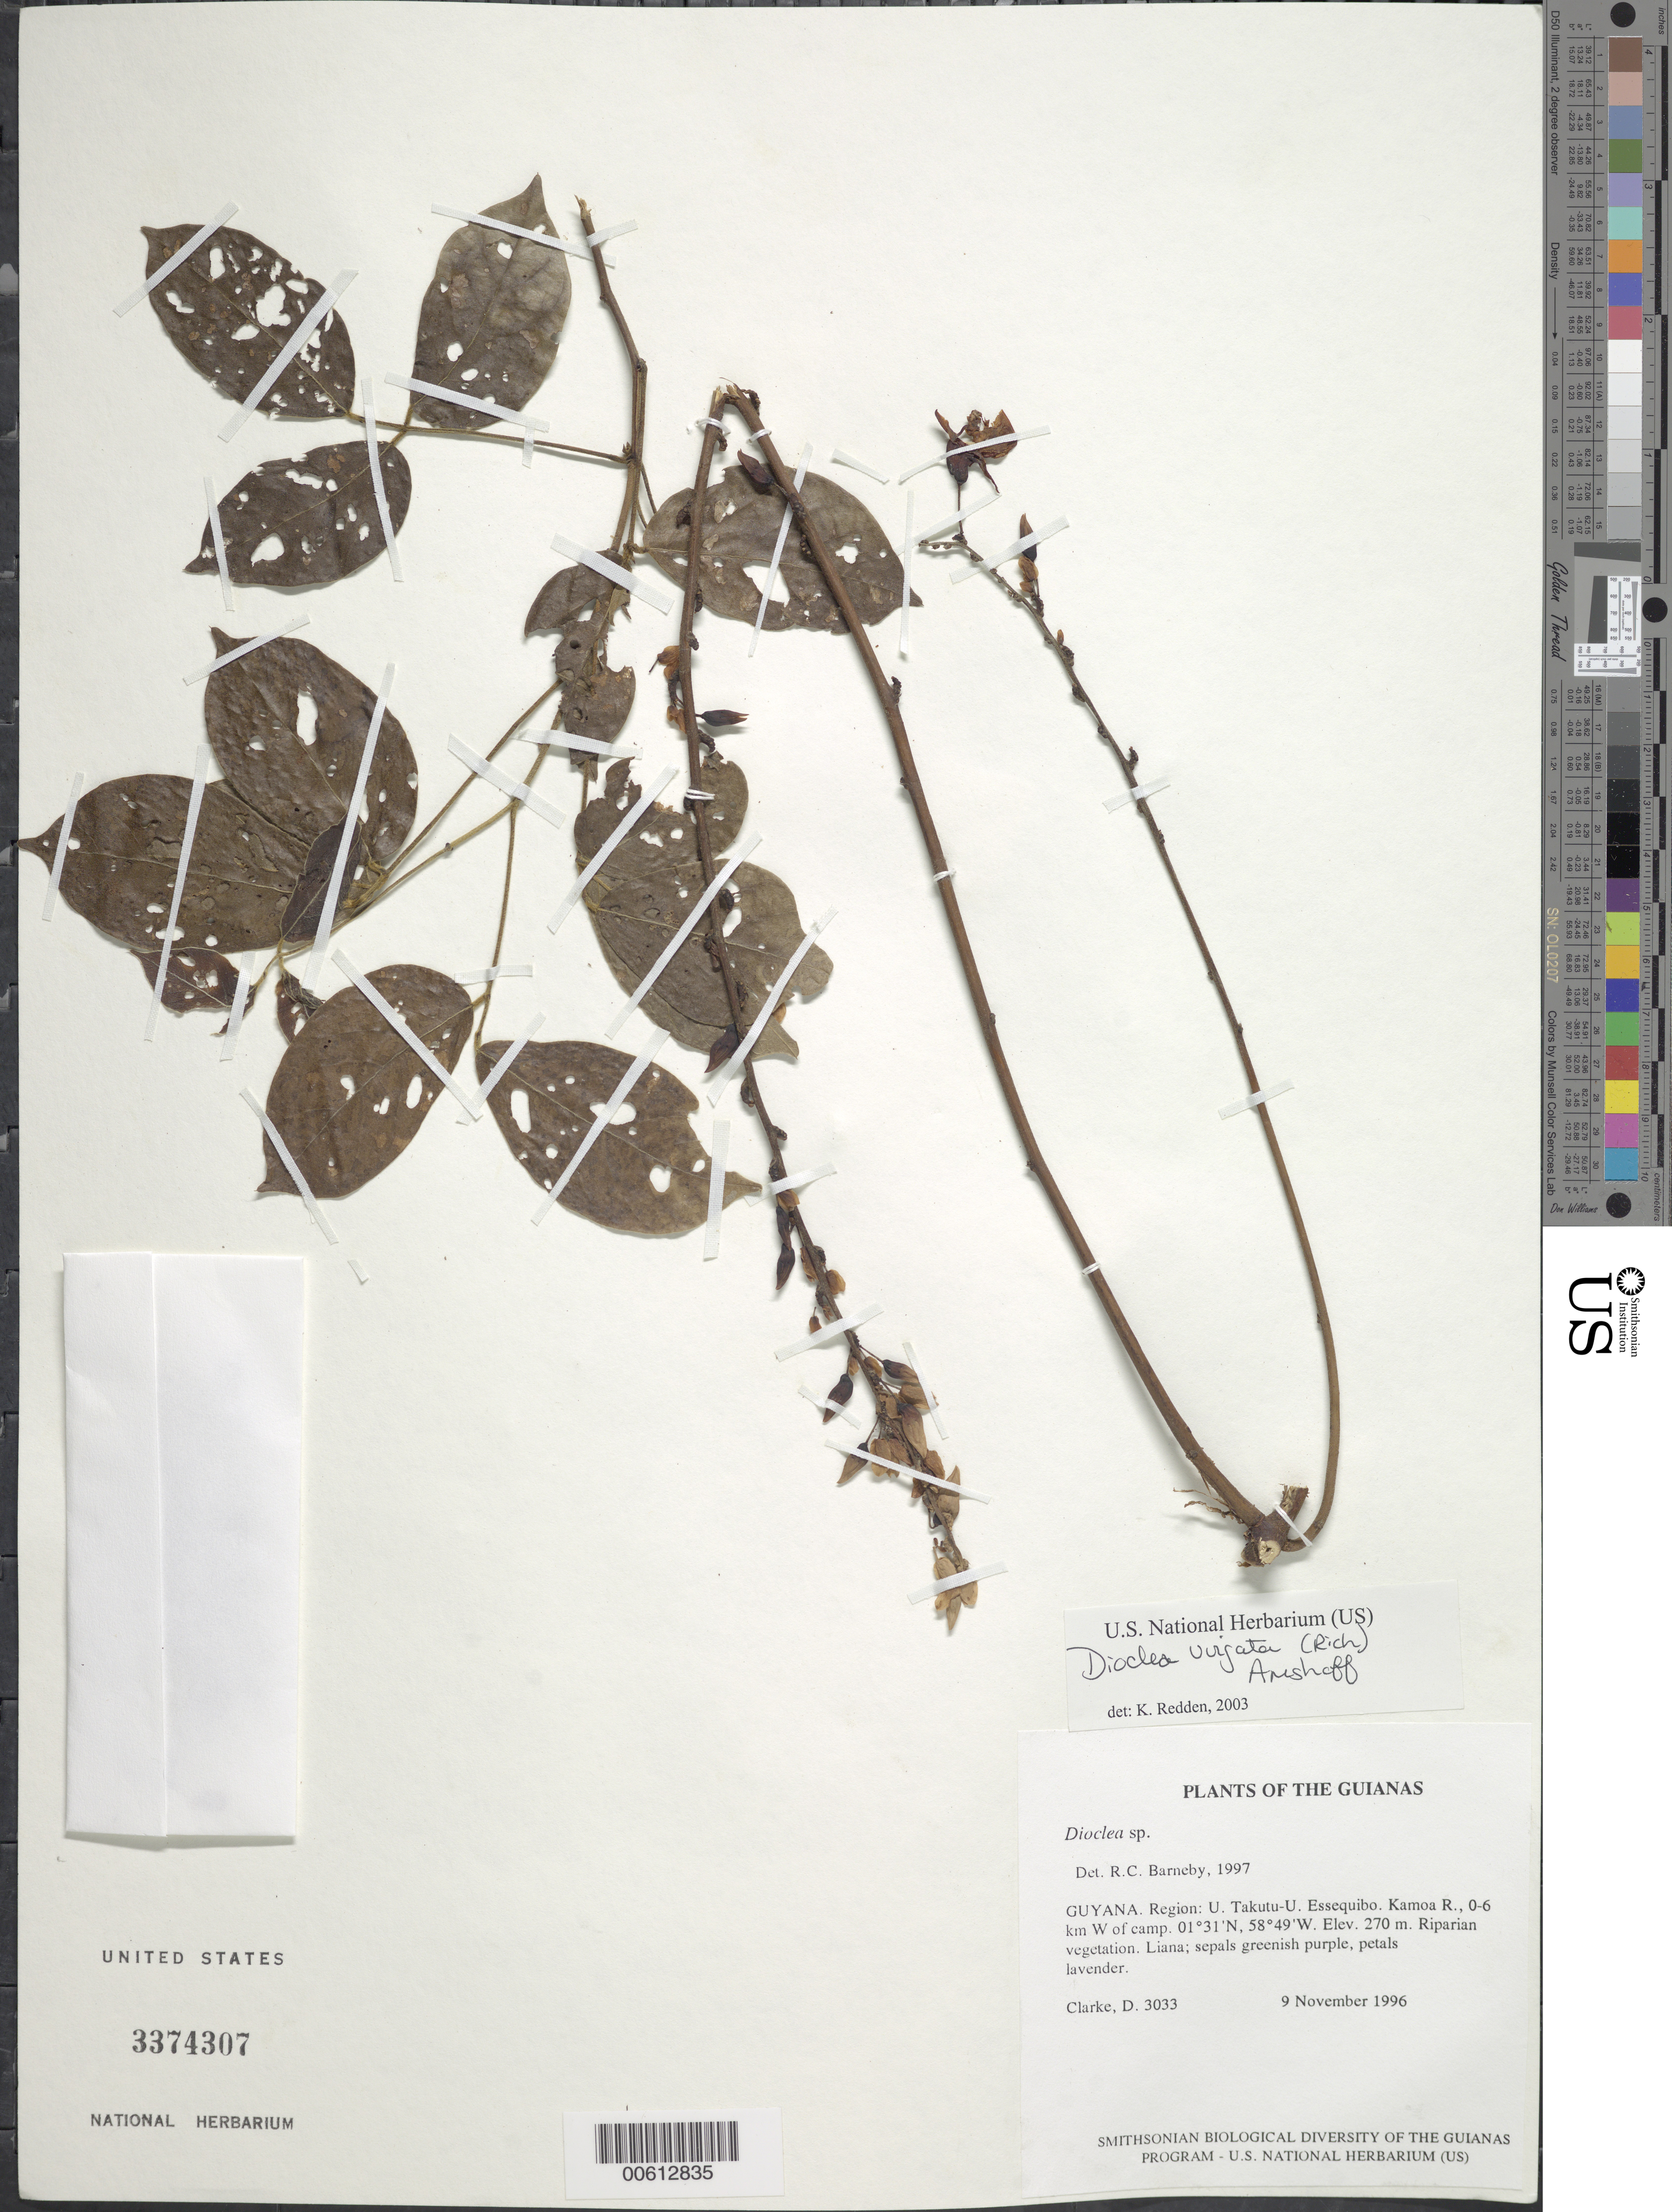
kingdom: Plantae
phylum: Tracheophyta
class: Magnoliopsida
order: Fabales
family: Fabaceae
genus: Dioclea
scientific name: Dioclea virgata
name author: (Rich.) Amshoff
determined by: Redden, K. M.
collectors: H. D. Clarke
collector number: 3033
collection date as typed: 9 November 1996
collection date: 1996-11-09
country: Guyana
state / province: U. Takutu-U. Essequibo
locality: Kamoa R., 0-6 km W of camp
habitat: Riparian vegetation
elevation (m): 270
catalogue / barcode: US 3374307